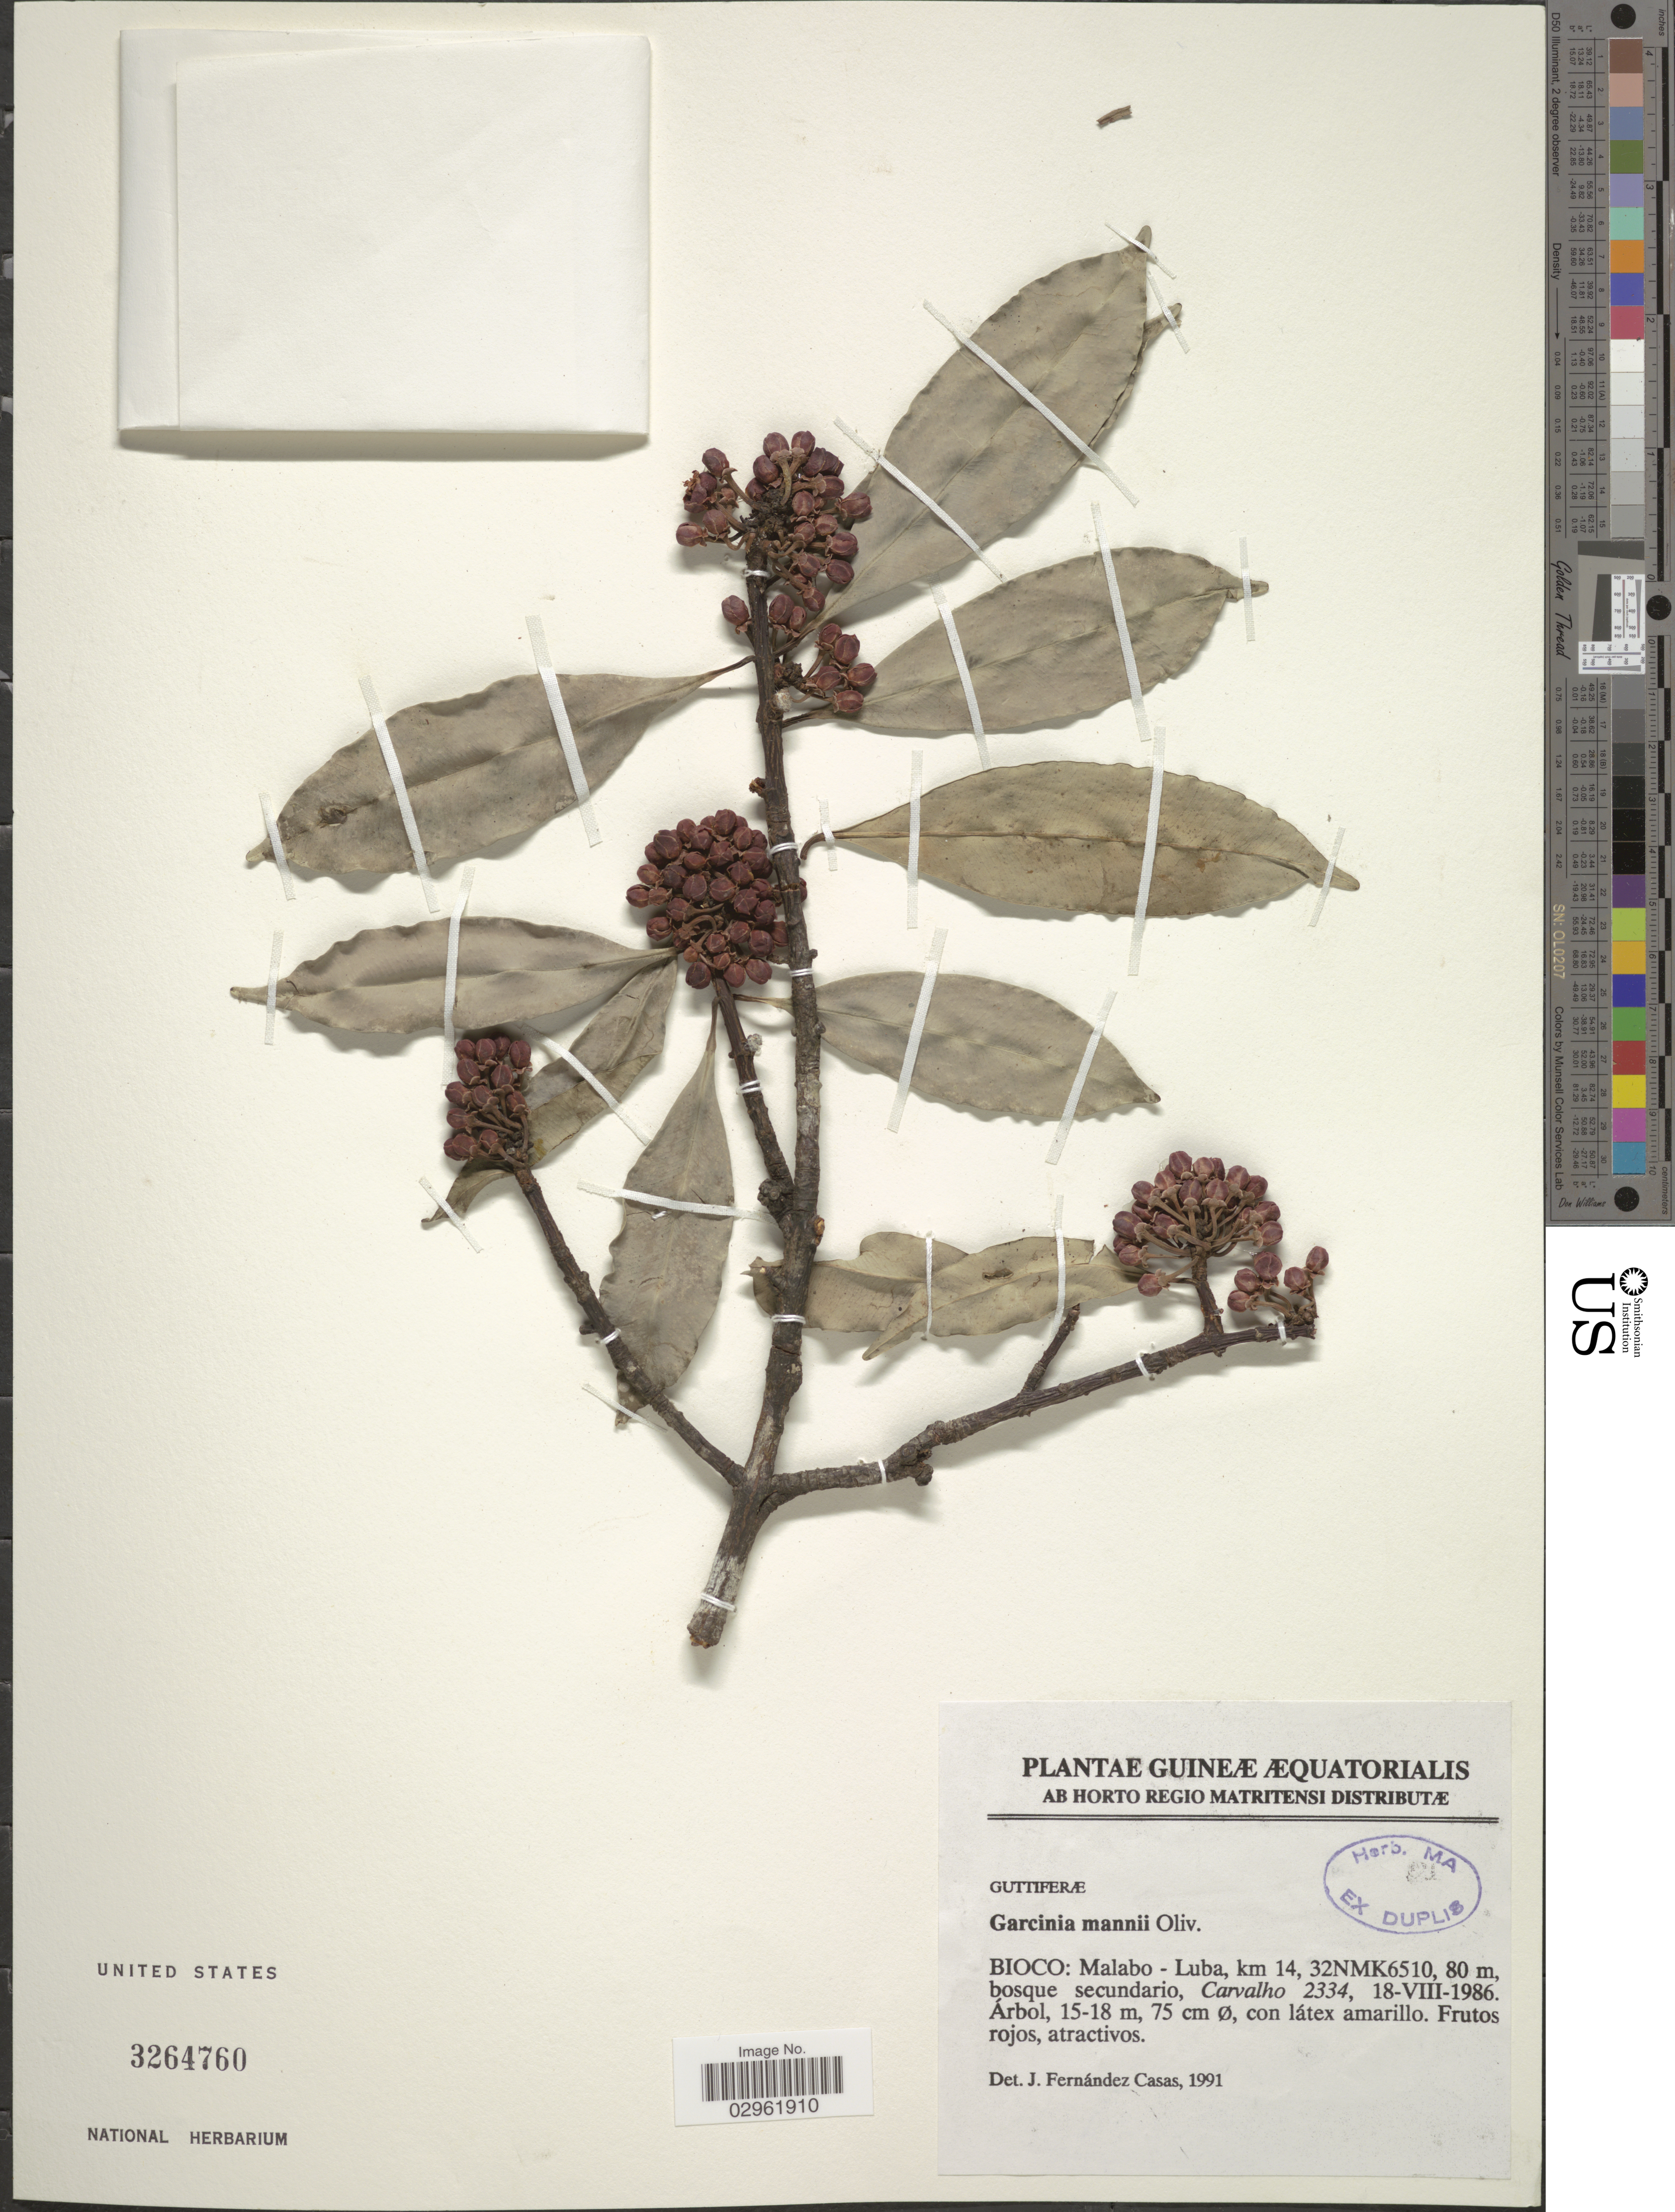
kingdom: Plantae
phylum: Tracheophyta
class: Magnoliopsida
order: Malpighiales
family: Clusiaceae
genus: Garcinia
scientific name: Garcinia mannii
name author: Oliv.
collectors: Carvalho, --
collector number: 2334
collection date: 1986-08-18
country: Equatorial Guinea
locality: Bioco: Malabo - Luba, km 14, 32NMK6510.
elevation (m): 80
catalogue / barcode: US 3264760